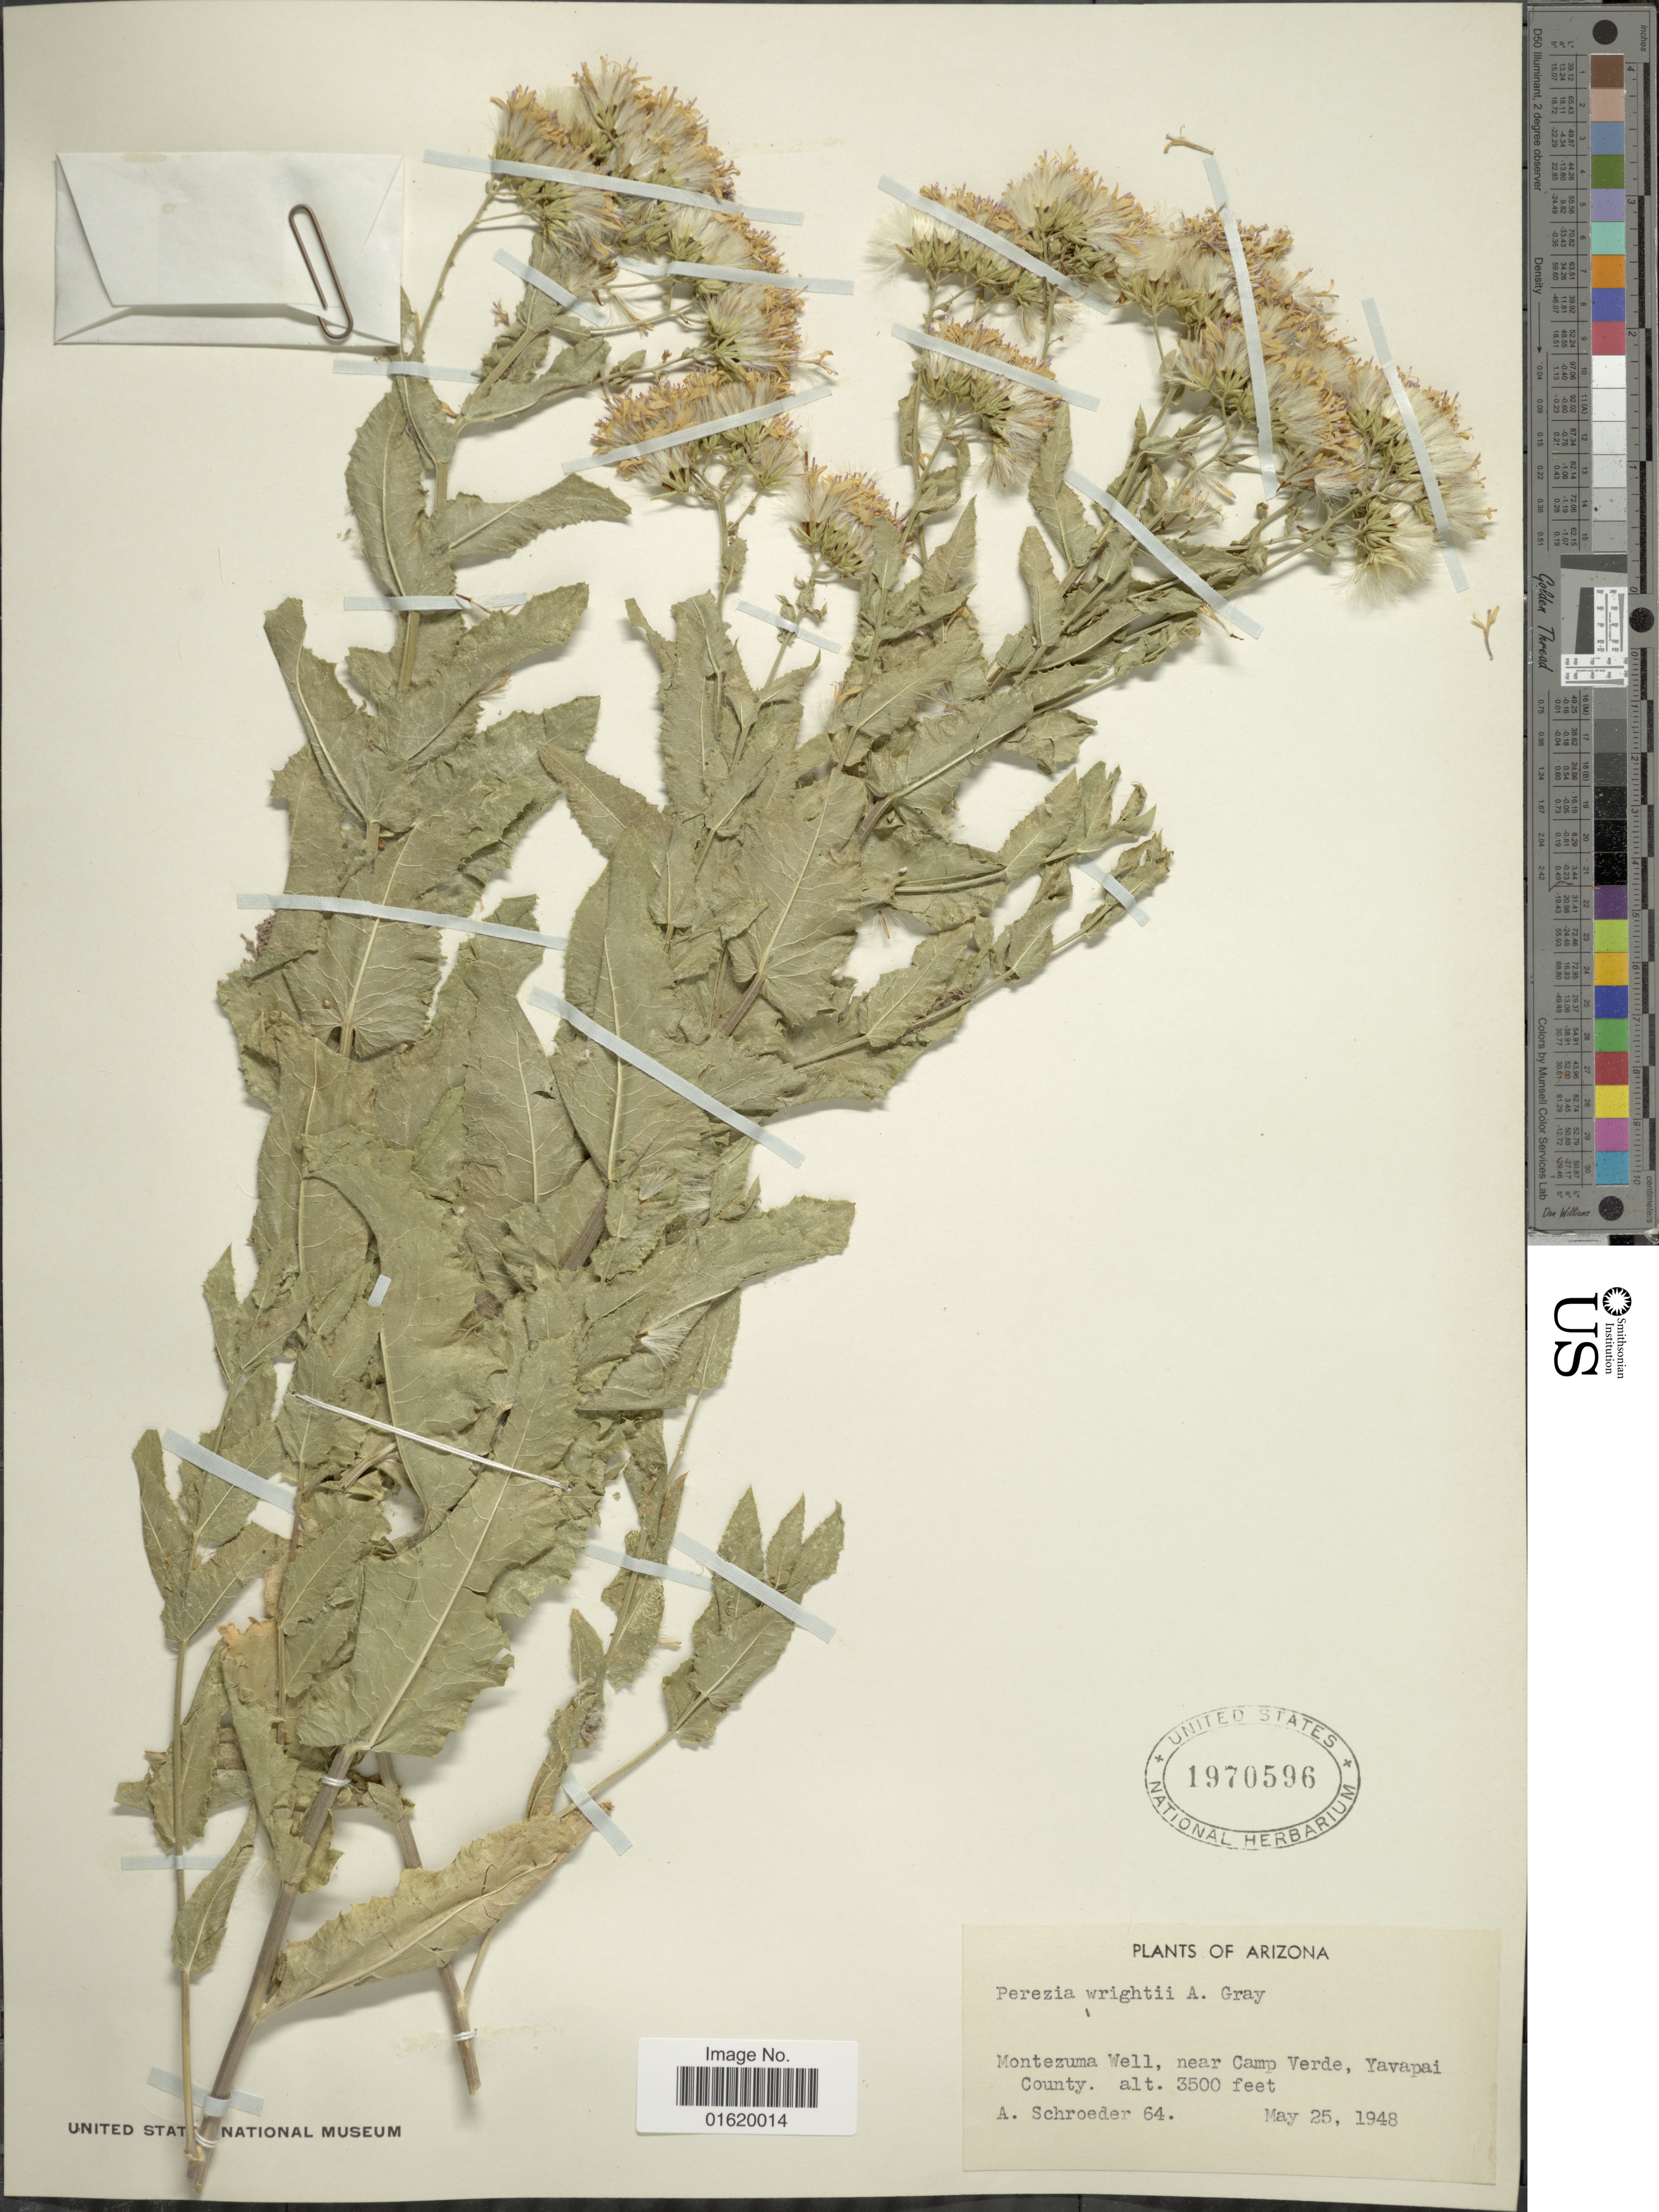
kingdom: Plantae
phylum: Tracheophyta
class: Magnoliopsida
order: Asterales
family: Asteraceae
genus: Acourtia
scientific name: Acourtia wrightii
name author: (A. Gray) Reveal & R.M. King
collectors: A. Schroeder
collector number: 64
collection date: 1948-05-25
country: United States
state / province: Arizona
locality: Montezuma Well, near Camp Verde, Yavapai County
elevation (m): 1067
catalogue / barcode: US 1970596